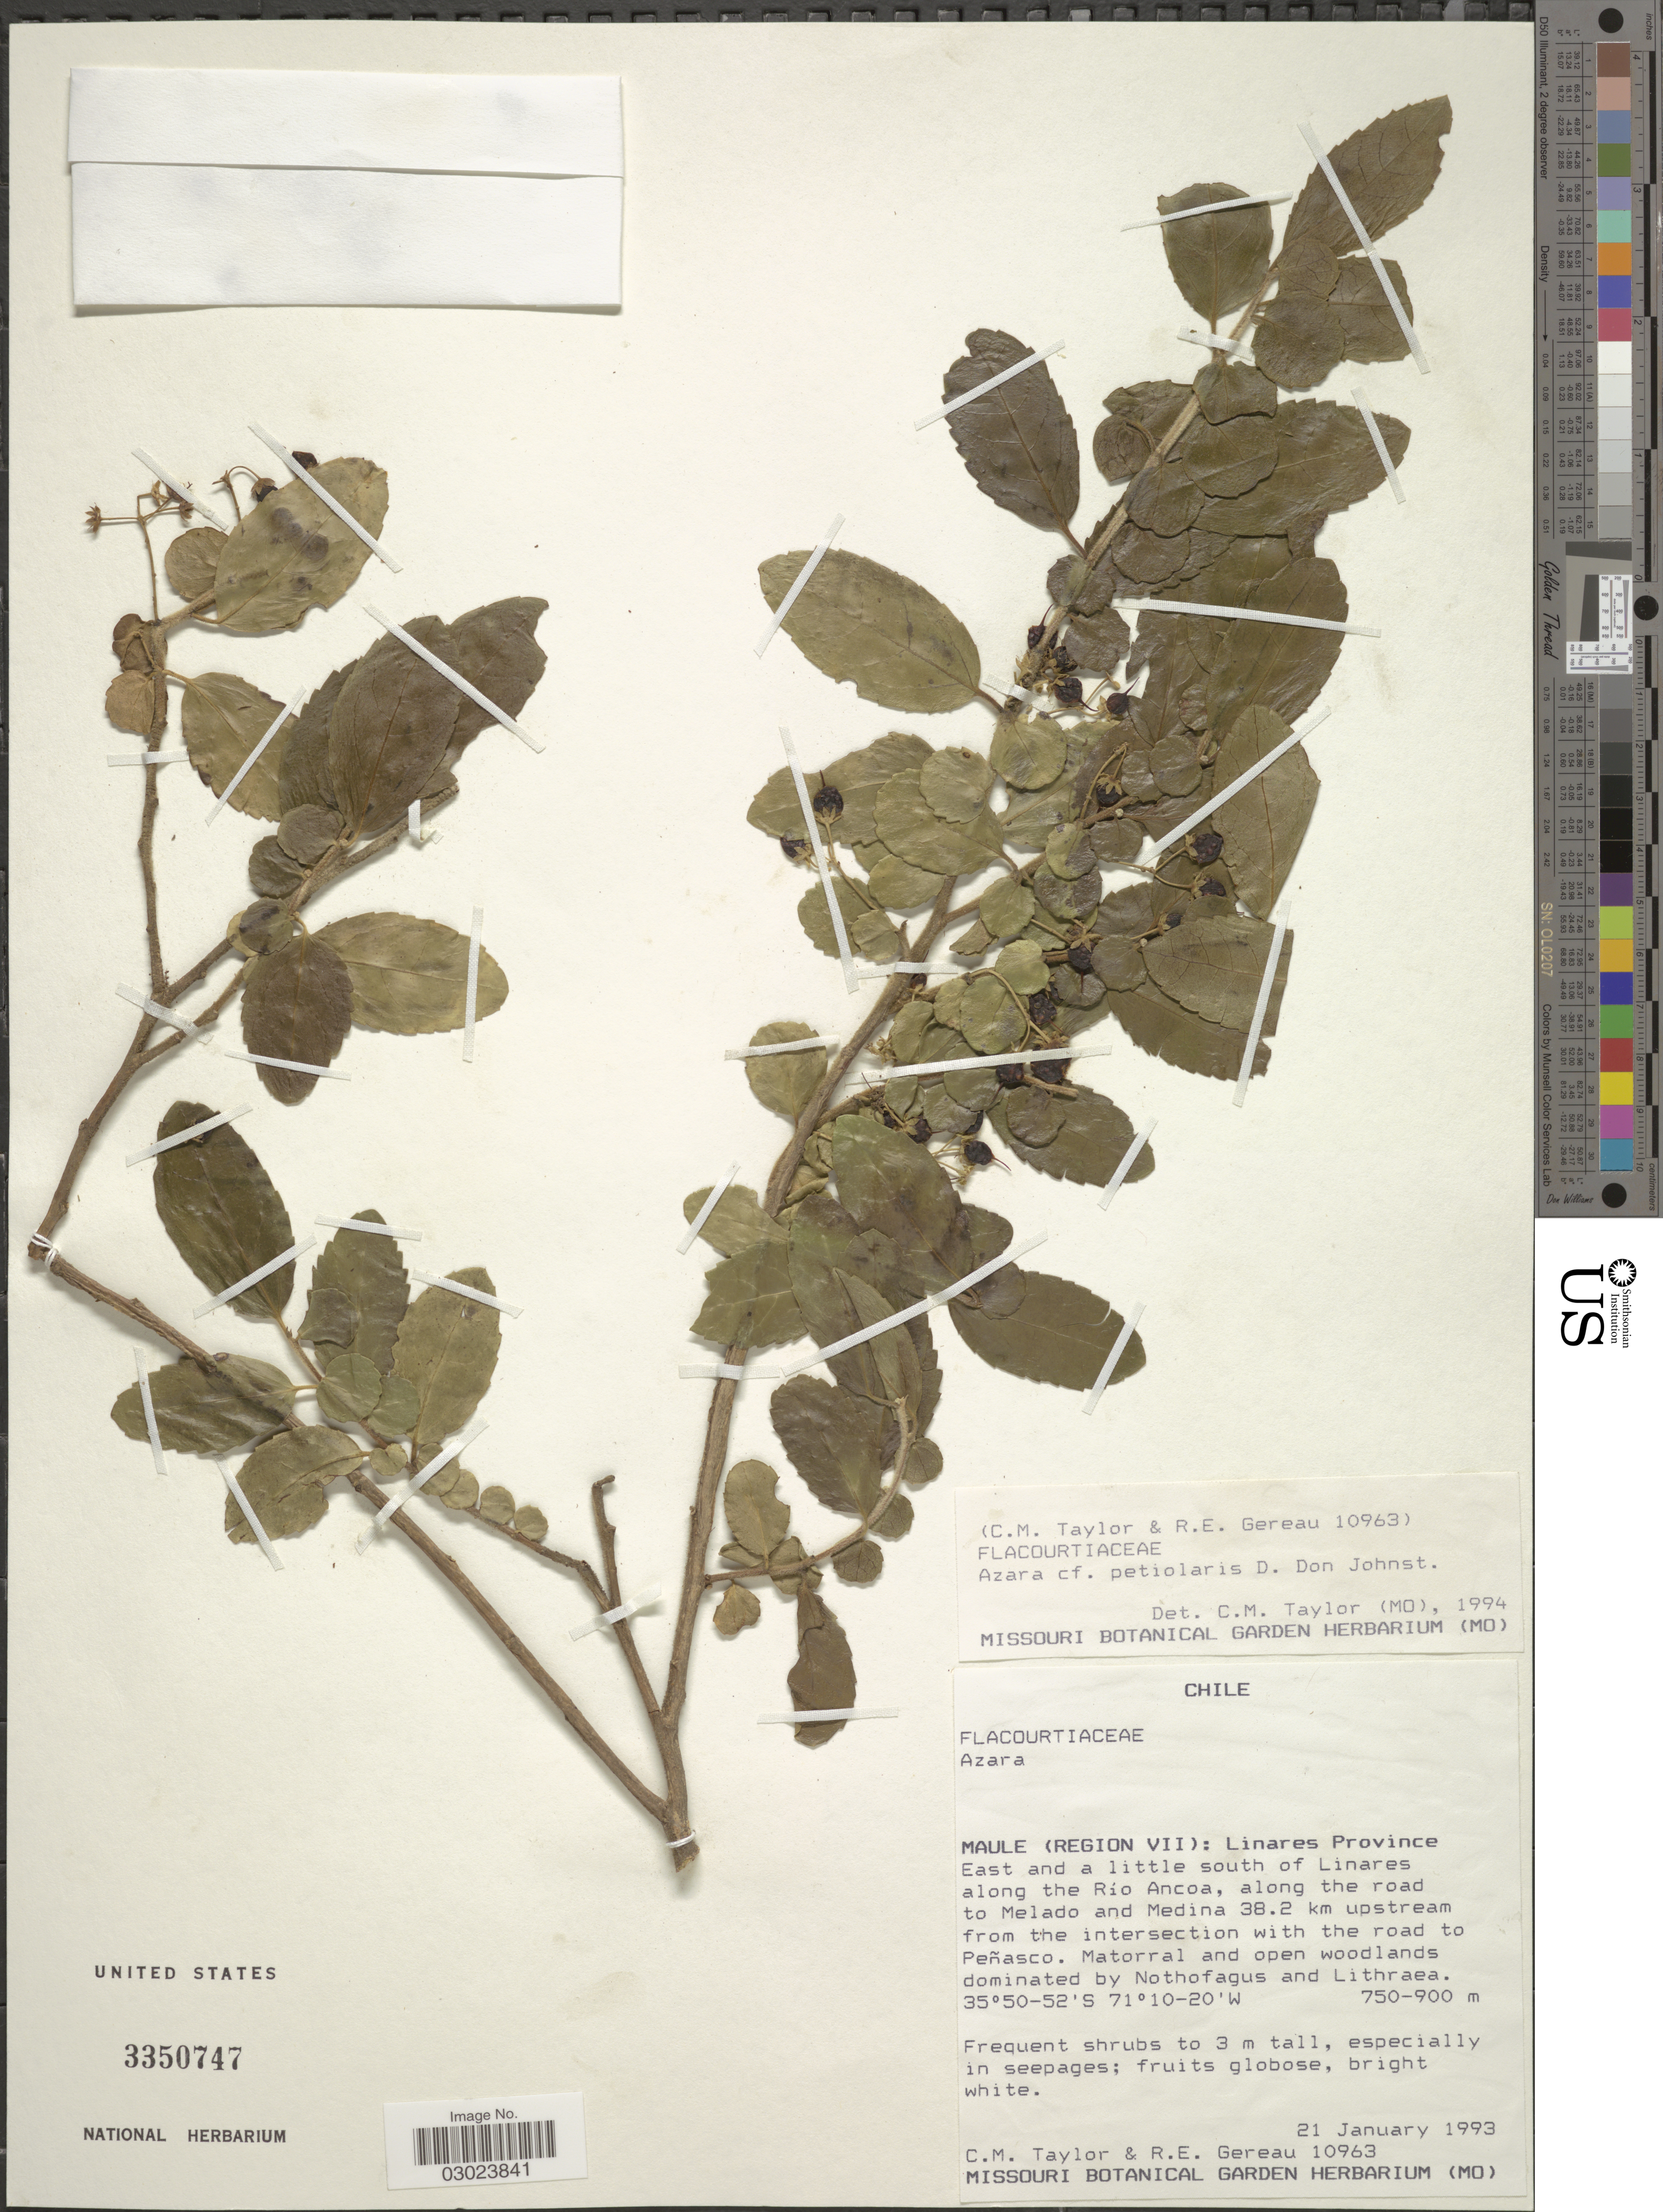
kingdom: Plantae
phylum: Tracheophyta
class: Magnoliopsida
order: Malpighiales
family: Salicaceae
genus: Azara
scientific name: Azara petiolaris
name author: (D. Don) I.M. Johnst.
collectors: C. M. Taylor & R. Gereau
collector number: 10963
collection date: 1993-01-21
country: Chile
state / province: Maule (VII)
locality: Maule (region VII): Linares Province. East and a little south of Linares along the Río Ancoa, along the road to Melado and Medina 38.2 km upstream from the intersection with the road to Peñasco.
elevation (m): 750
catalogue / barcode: US 3350747